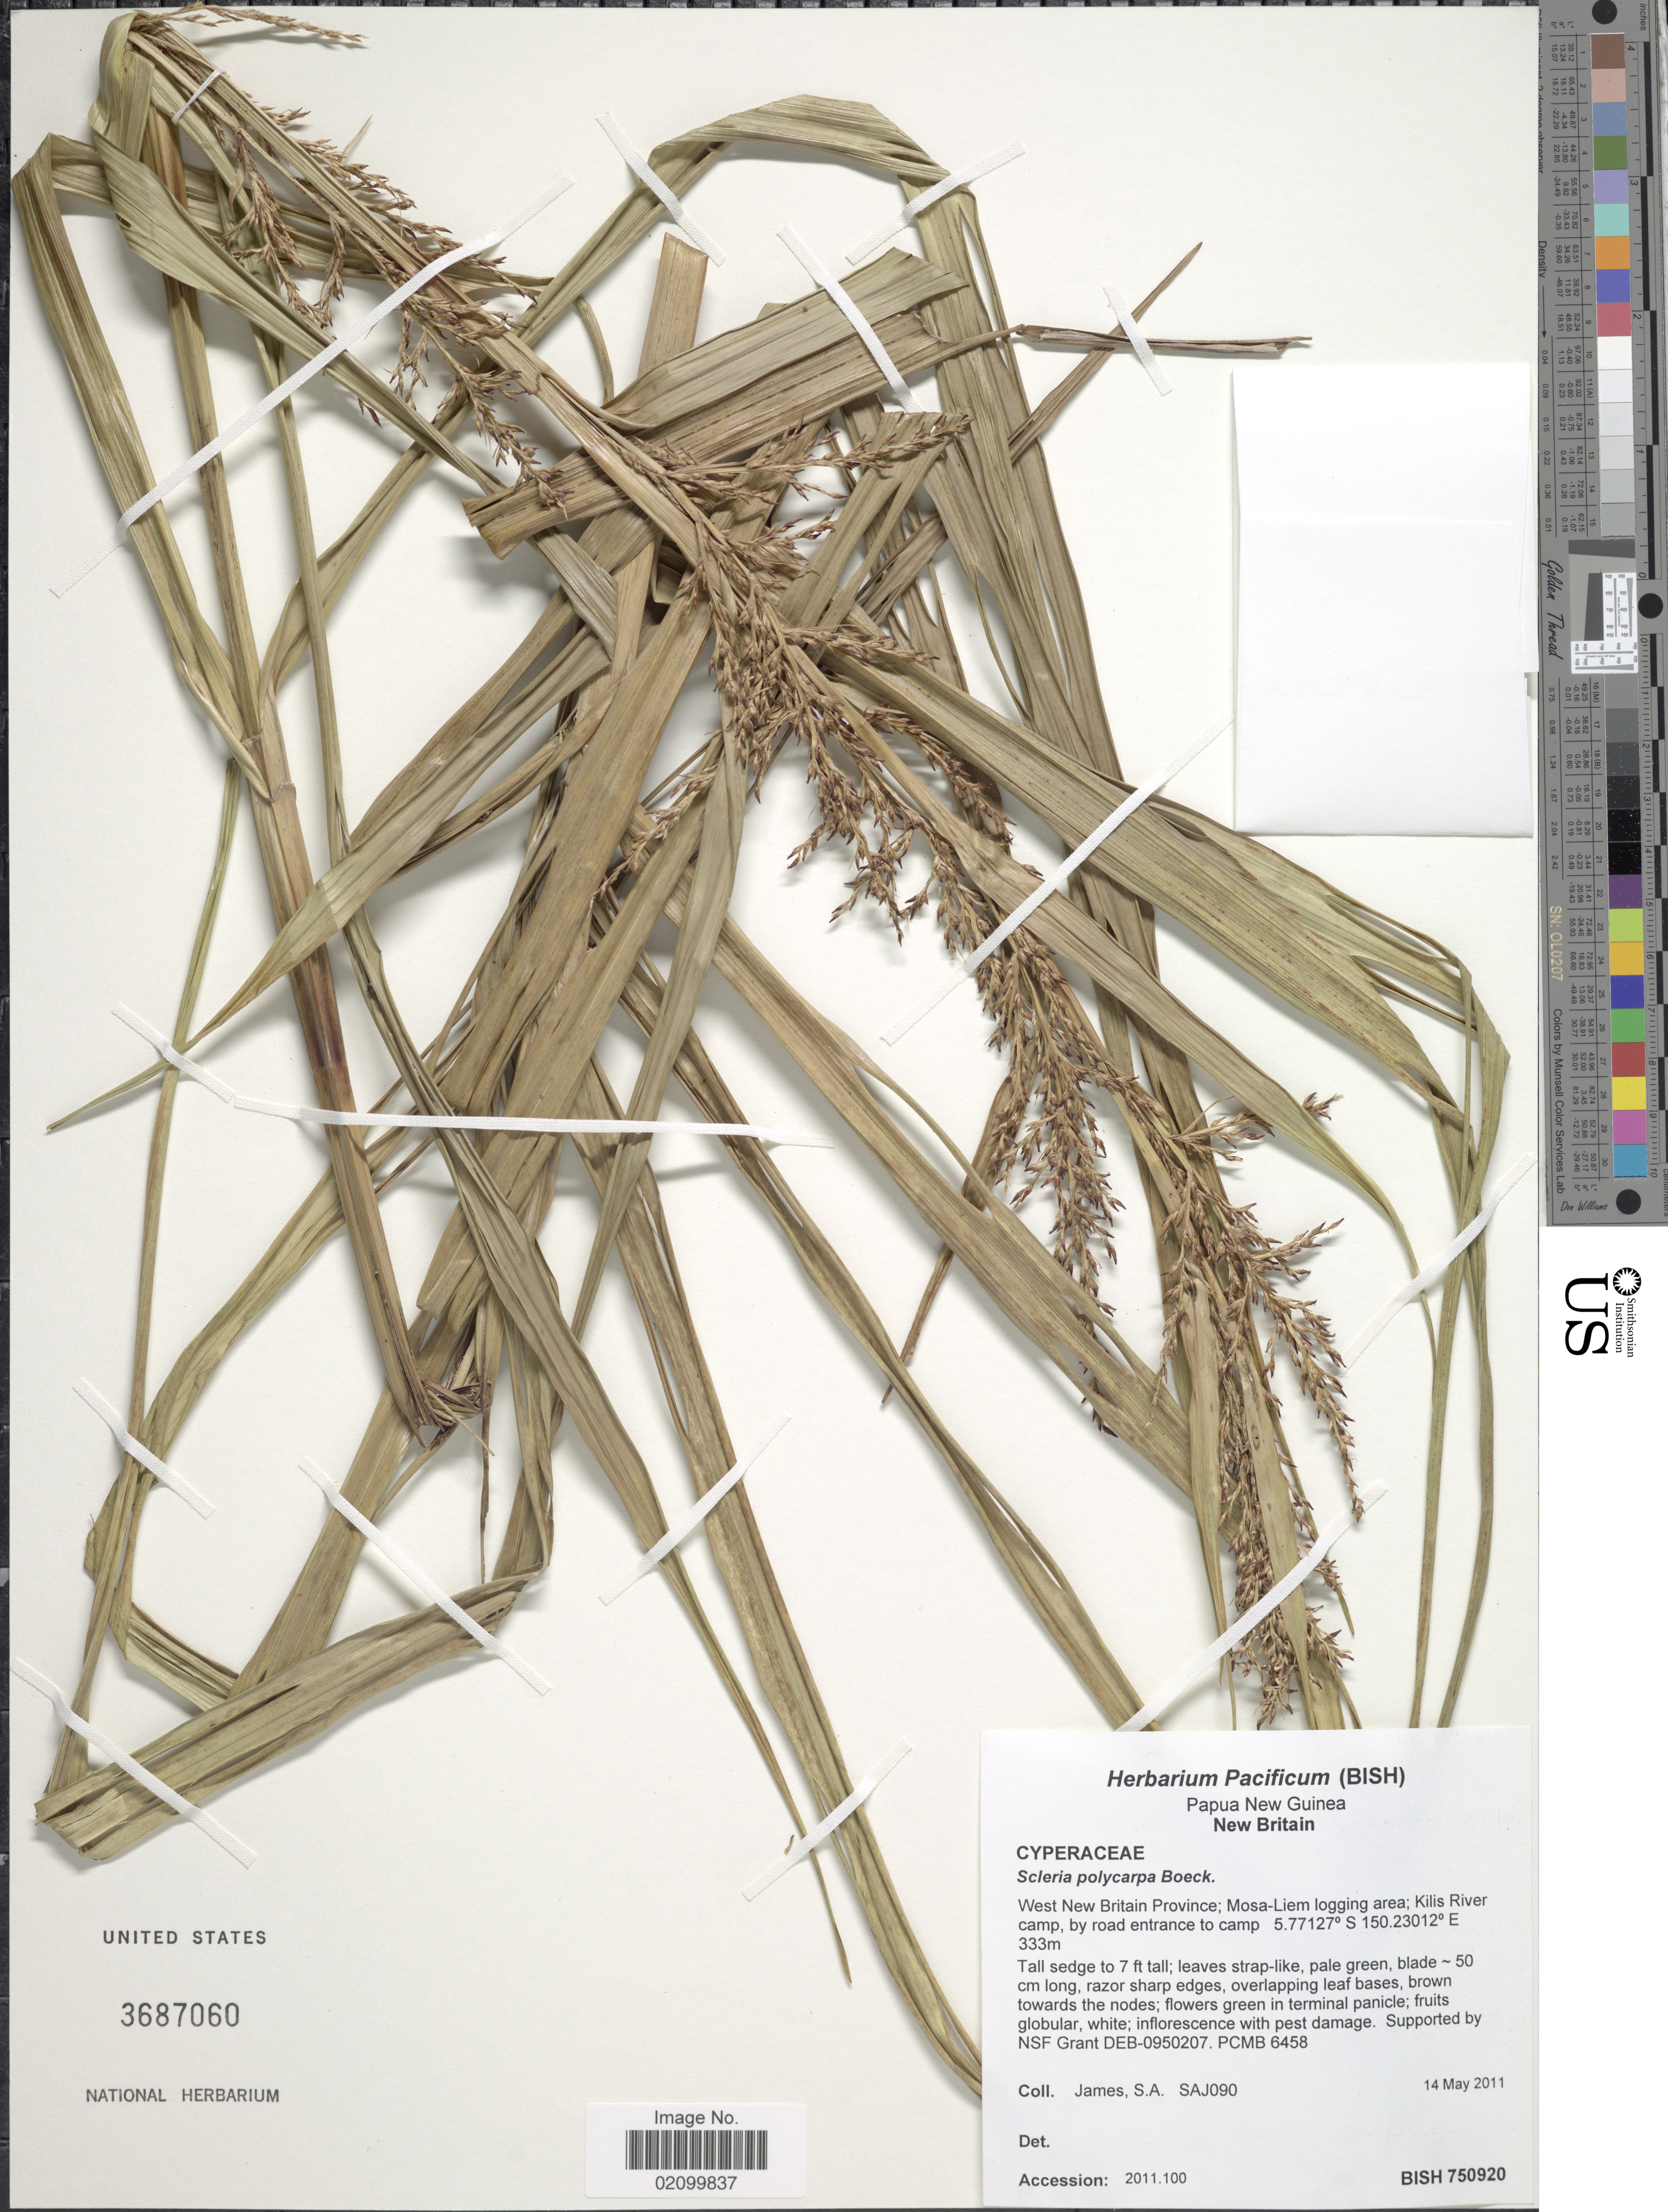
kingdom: Plantae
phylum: Tracheophyta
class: Liliopsida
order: Poales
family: Cyperaceae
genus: Scleria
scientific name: Scleria polycarpa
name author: Boeckeler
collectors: S. James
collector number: SAJ090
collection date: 2011-05-14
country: Papua New Guinea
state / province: West New Britain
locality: West New Britain Province; Mosa- Liem logging area; Kilis River camp, by road entrance to camp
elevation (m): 333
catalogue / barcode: US 2687060